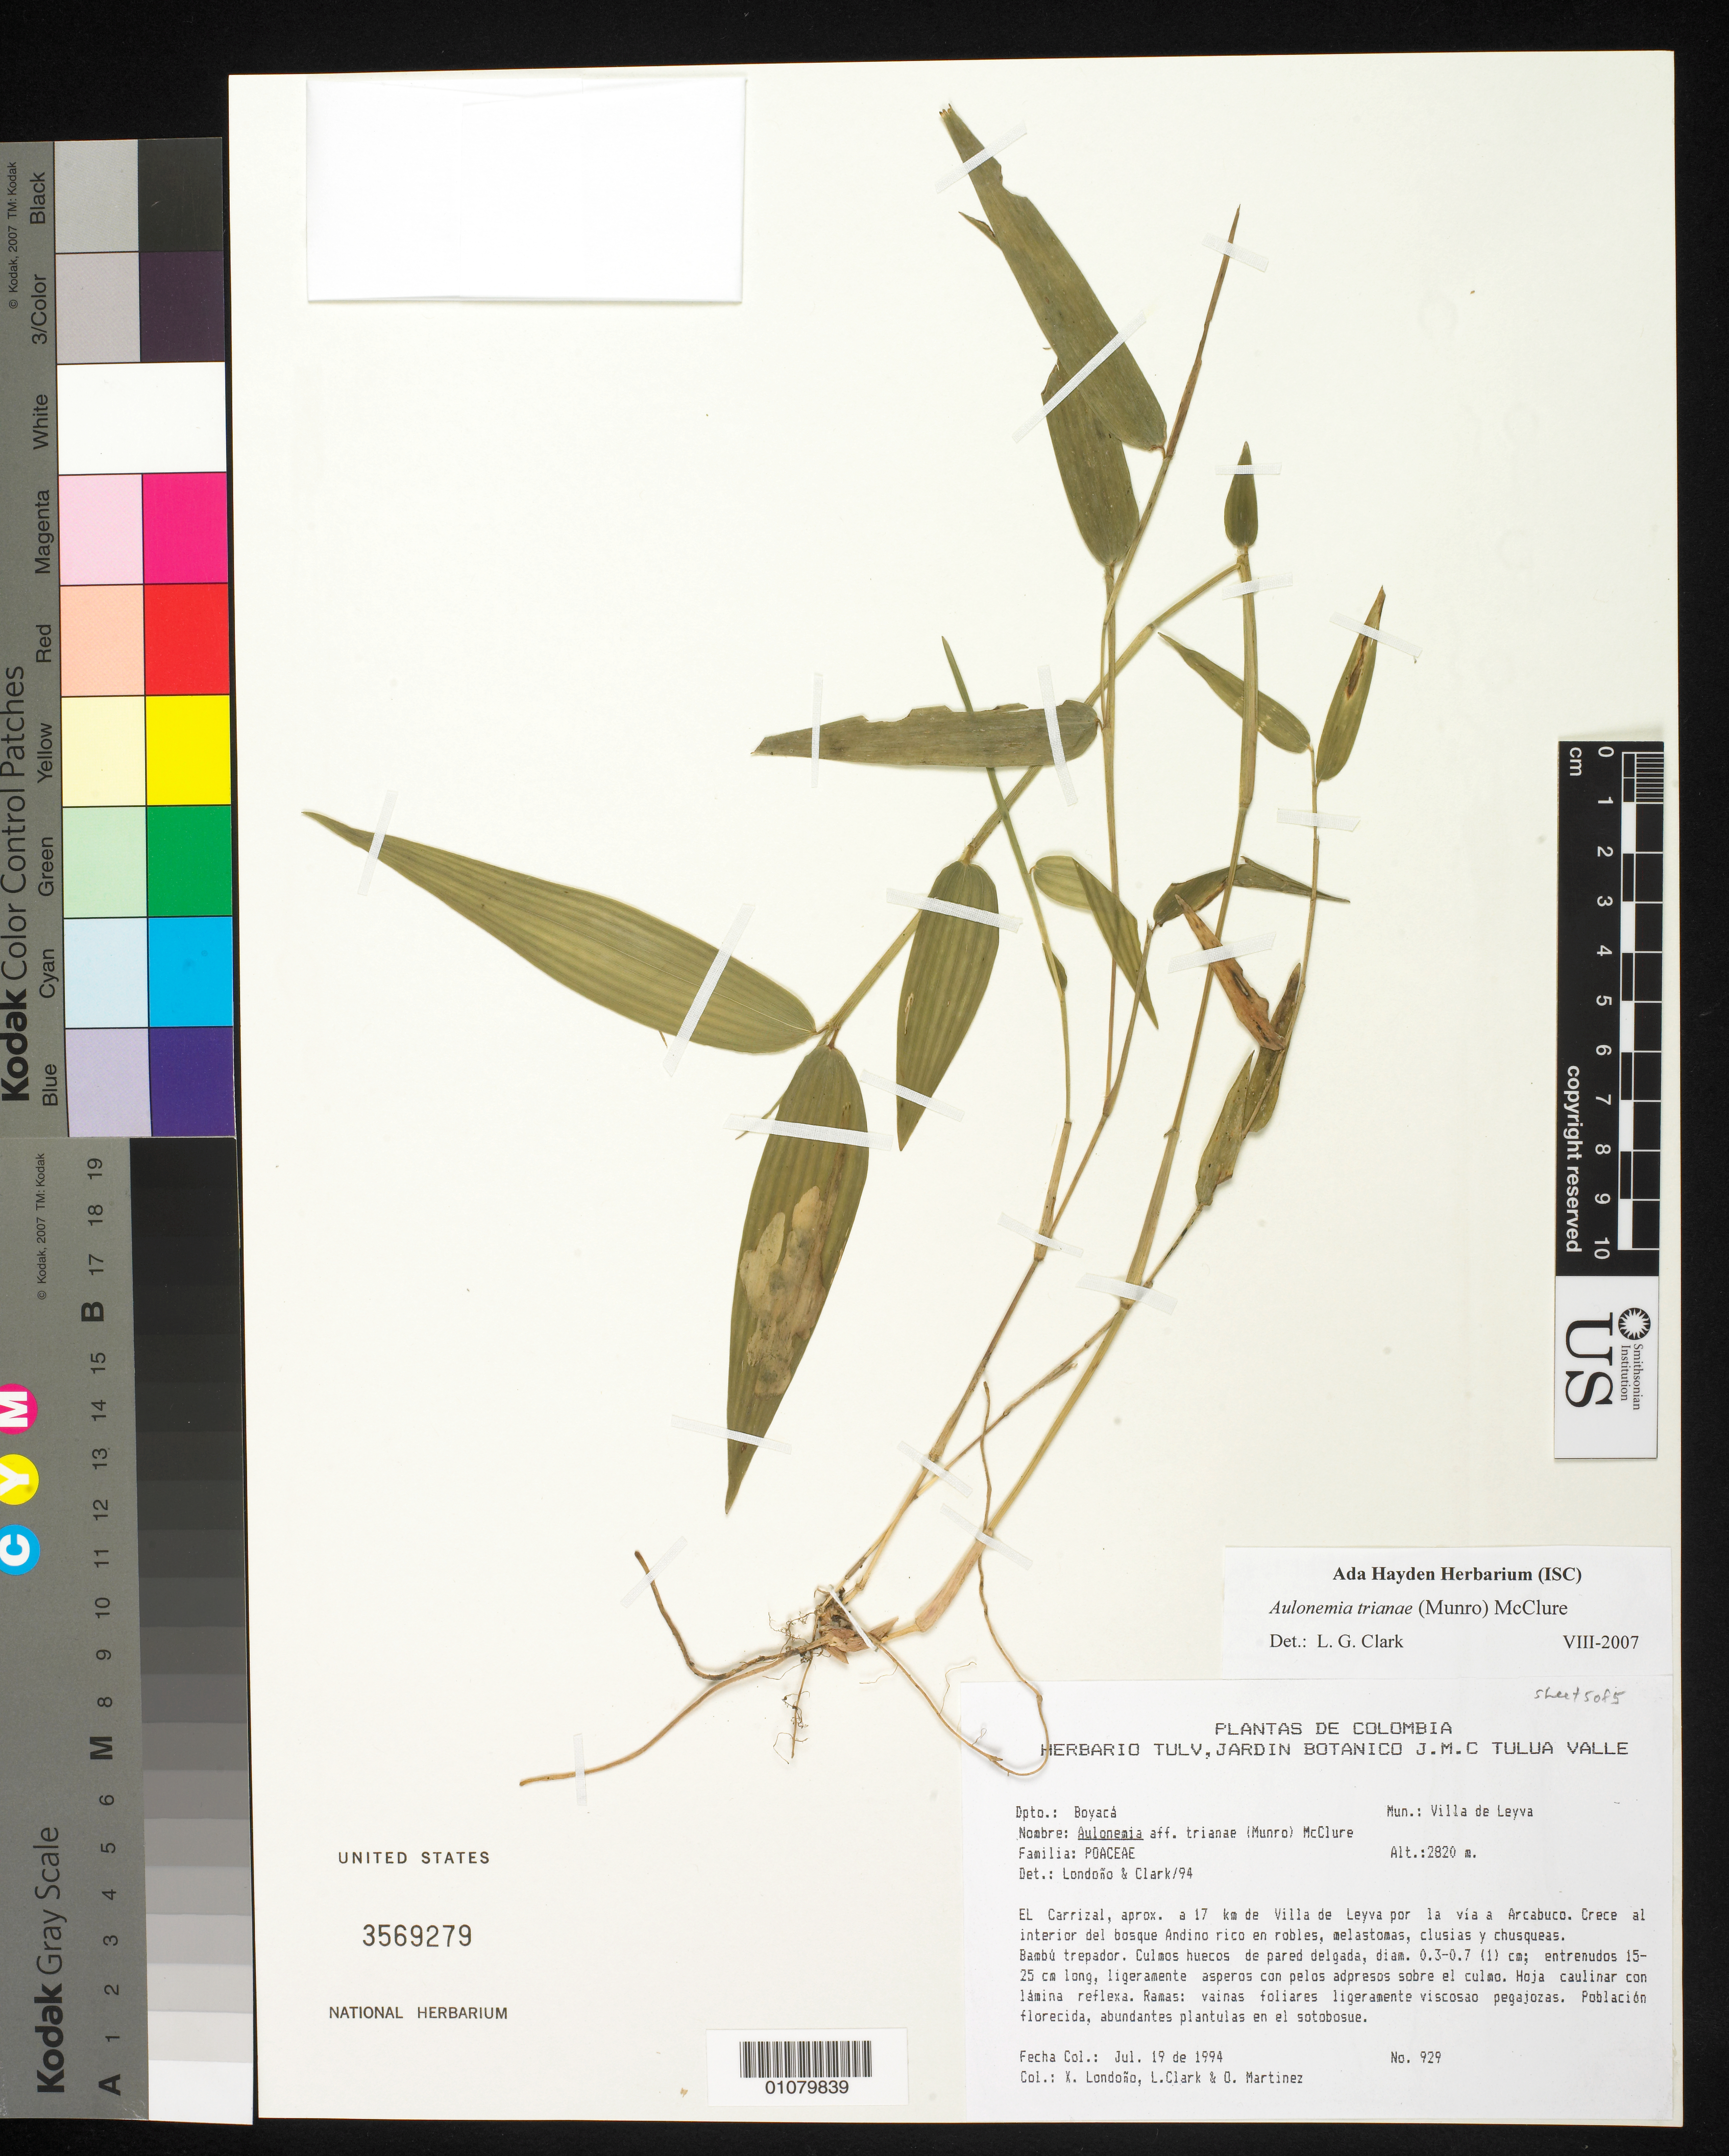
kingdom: Plantae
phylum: Tracheophyta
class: Liliopsida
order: Poales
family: Poaceae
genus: Aulonemia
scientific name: Aulonemia trianae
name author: (Munro) McClure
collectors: X. Londoño, J. L. Clark & O. Martinez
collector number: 929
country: Colombia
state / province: Boyacá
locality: El Carrizal, Villa de Leyva, via Arcabuco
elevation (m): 2820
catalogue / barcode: US 3569279